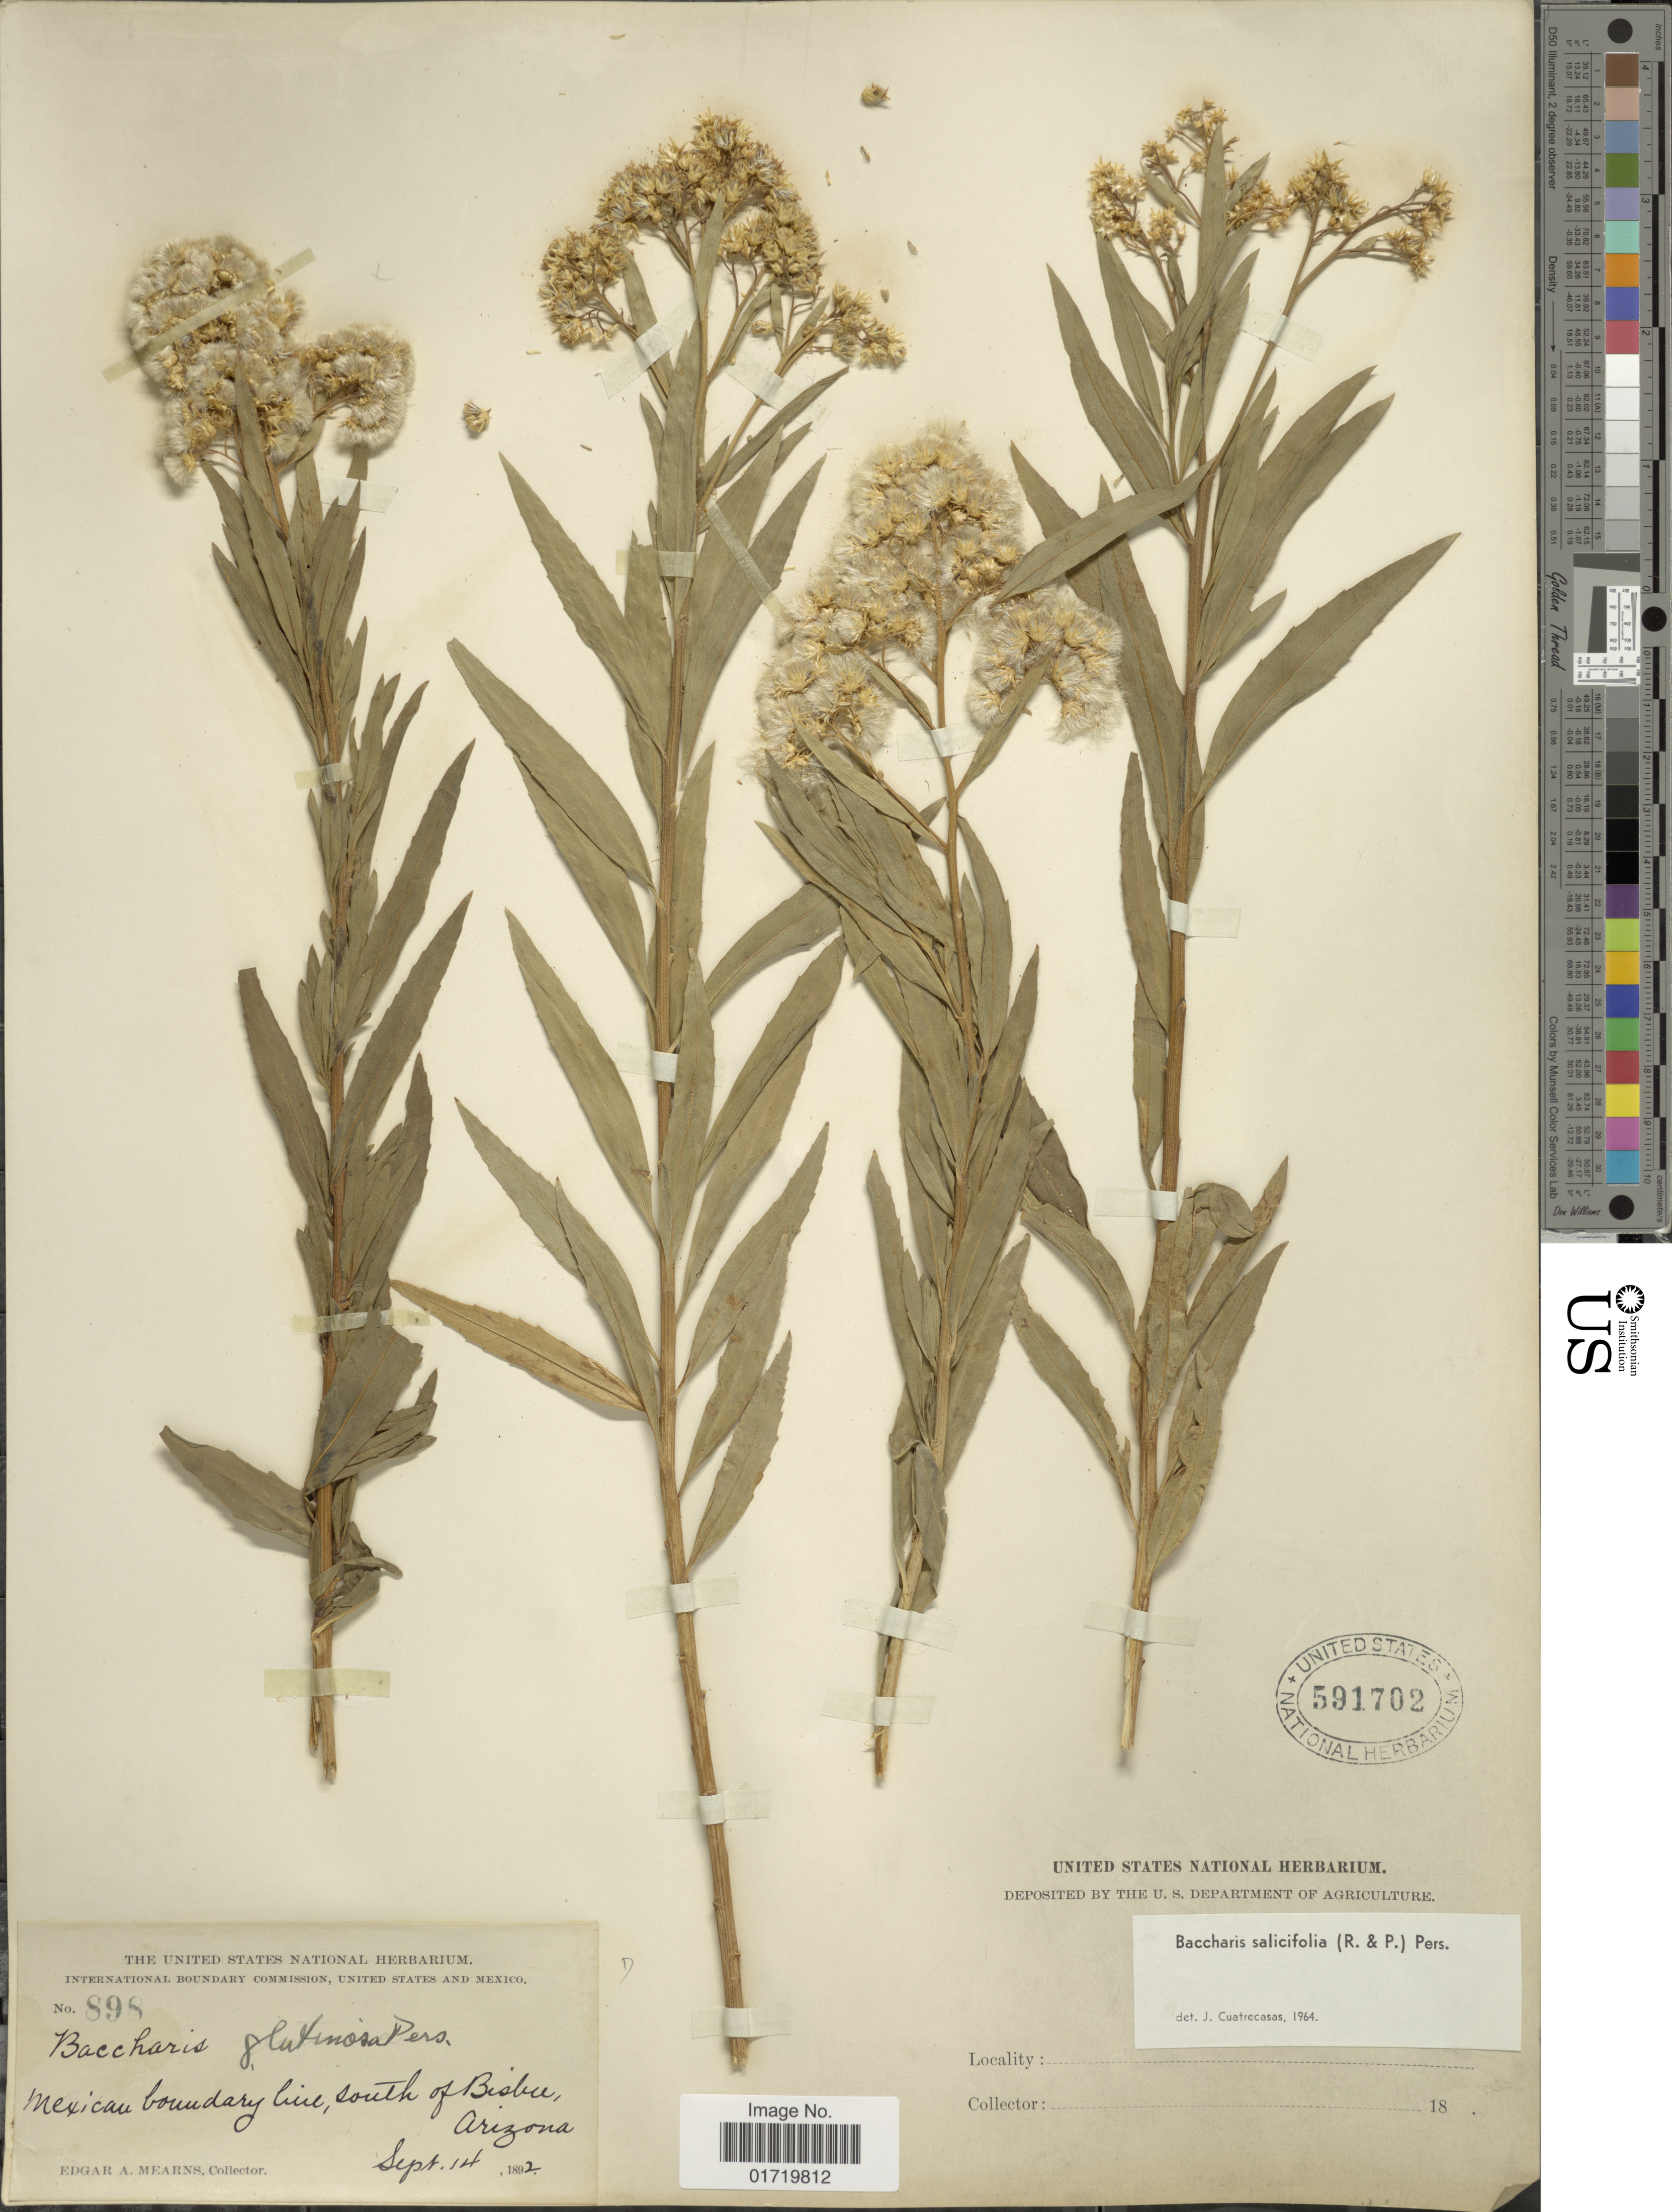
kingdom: Plantae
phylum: Tracheophyta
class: Magnoliopsida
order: Asterales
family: Asteraceae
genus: Baccharis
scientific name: Baccharis salicifolia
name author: (Ruiz & Pav.) Pers.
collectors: E. A. Mearns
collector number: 898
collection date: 1892-09-14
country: United States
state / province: Arizona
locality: Mexican boundary line, south of Bisbu, Arizona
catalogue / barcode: US 591702